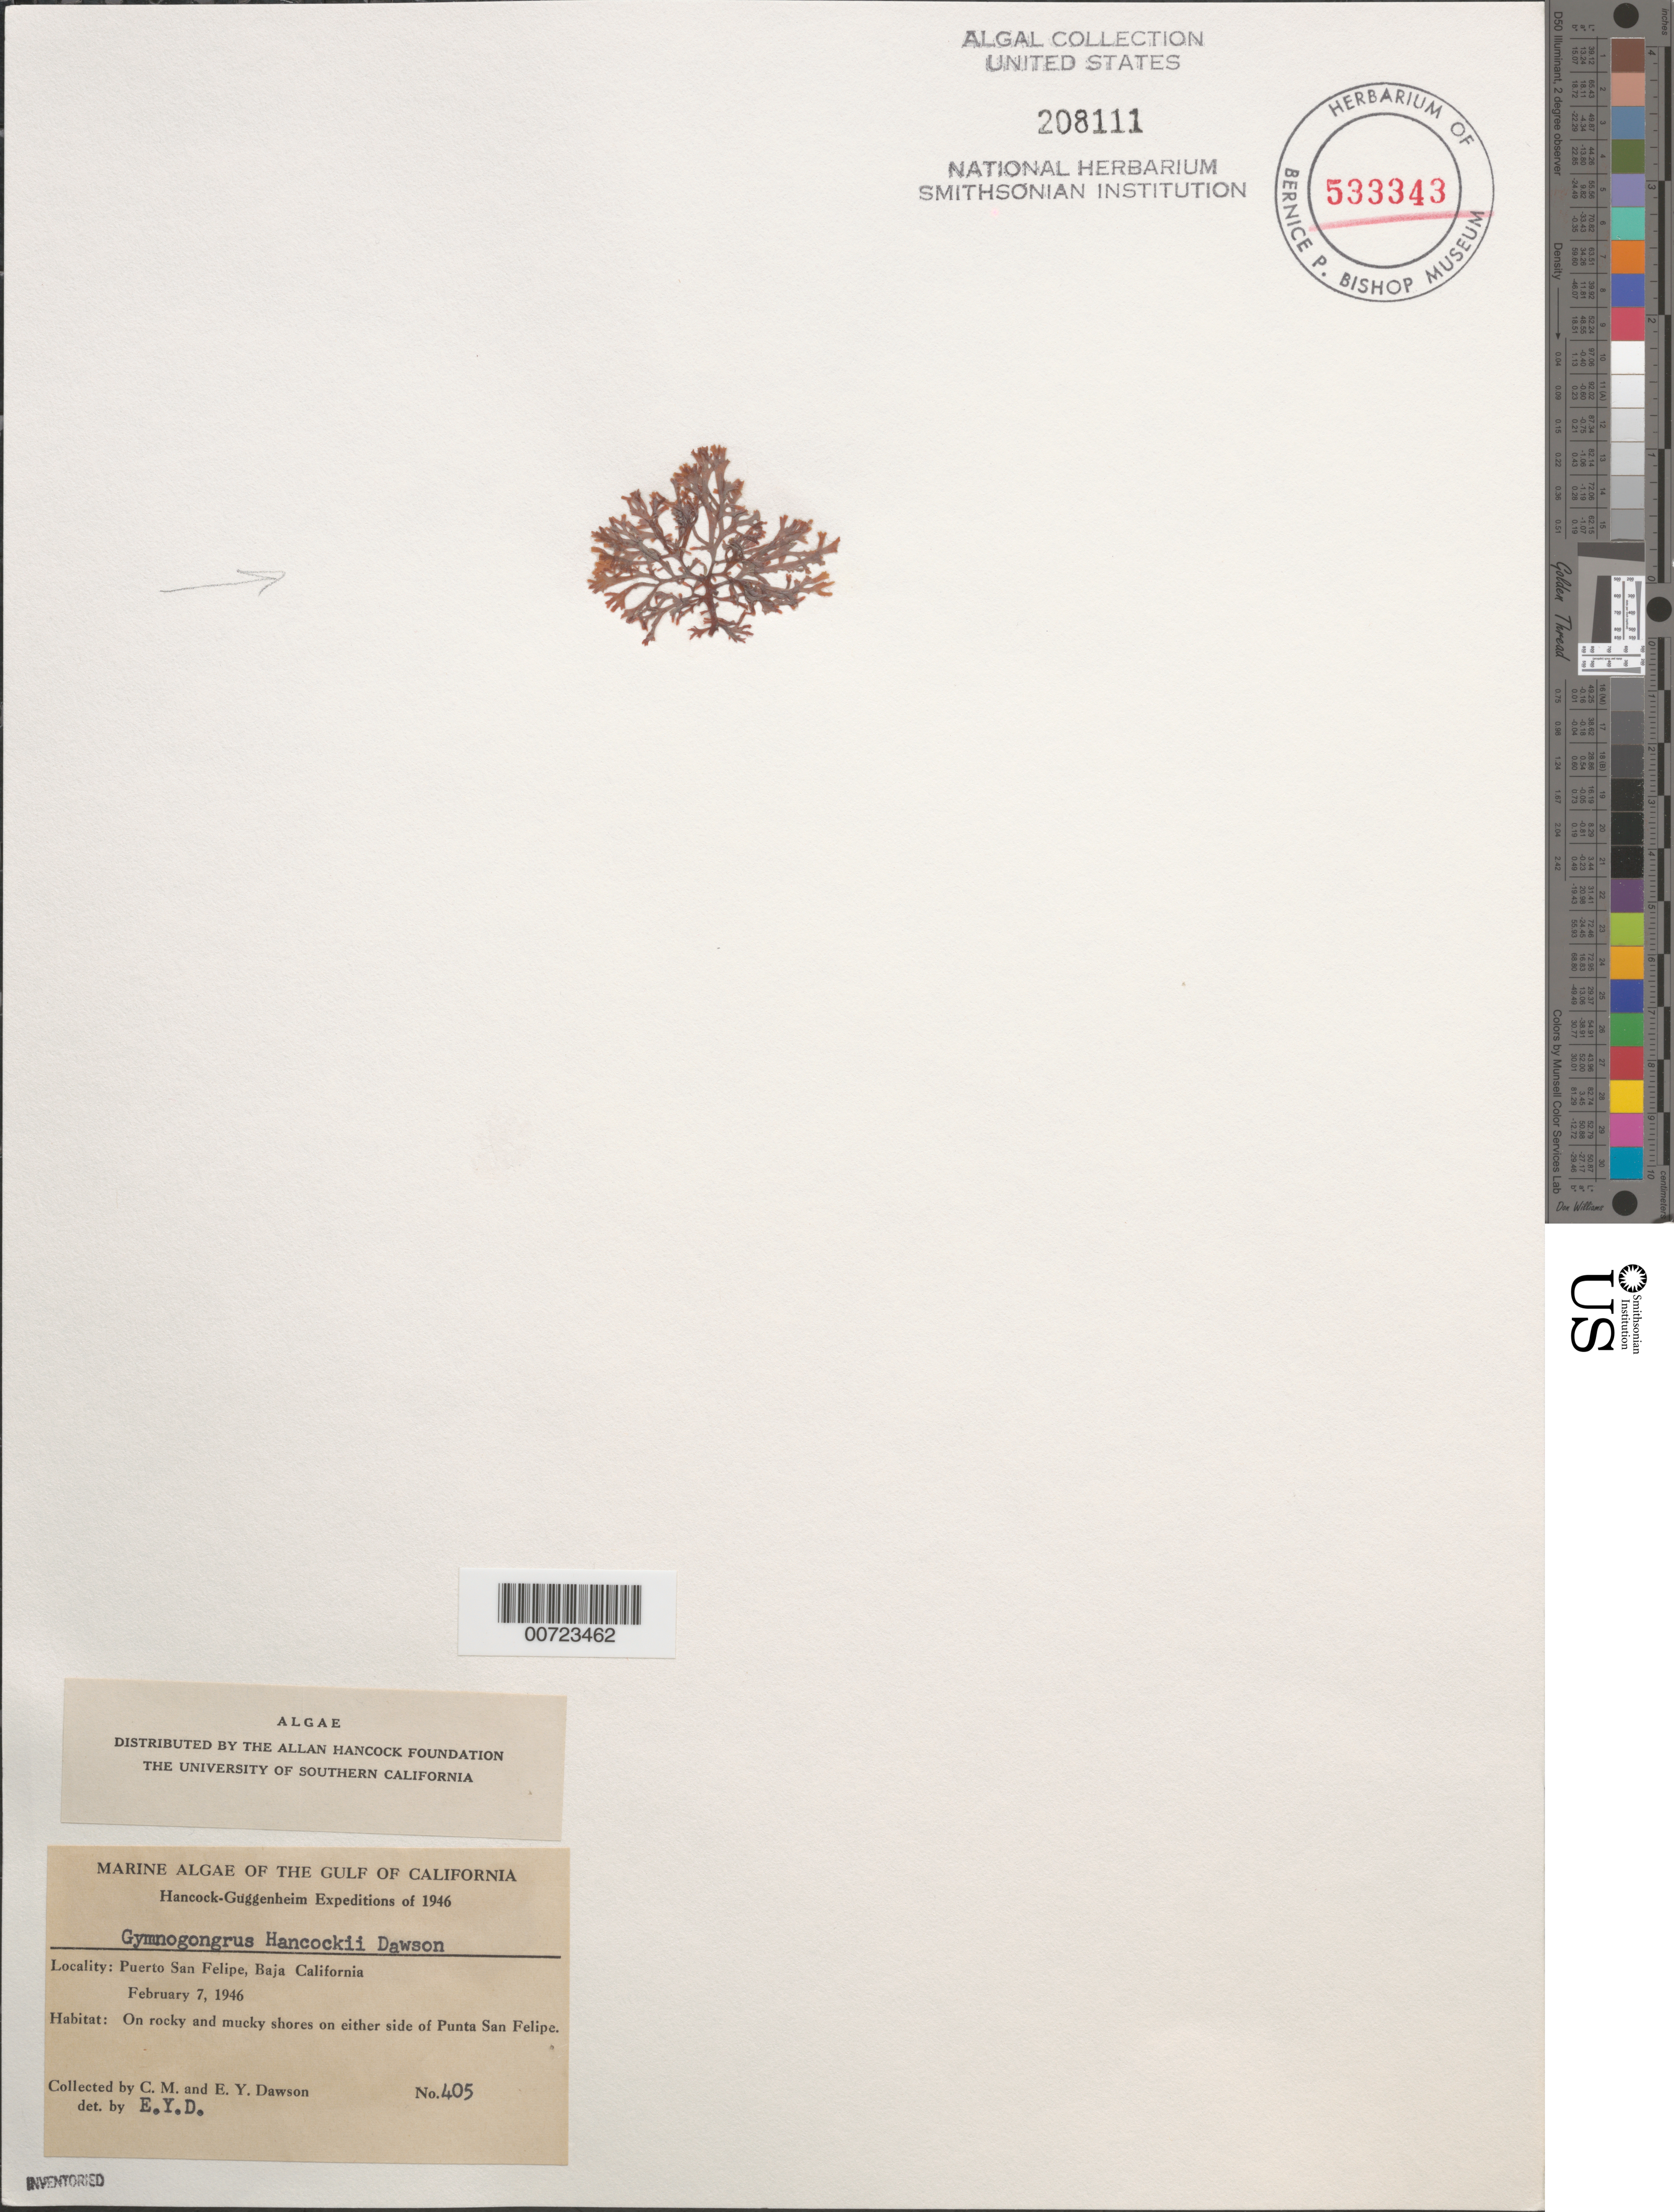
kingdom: Plantae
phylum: Rhodophyta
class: Florideophyceae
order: Gigartinales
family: Phyllophoraceae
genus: Ahnfeltiopsis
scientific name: Ahnfeltiopsis hancockii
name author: (E.Y. Dawson) J.N. Norris & Fredericq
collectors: C. M. Dawson & E. Y. Dawson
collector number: EYD 405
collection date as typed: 07 Feb 1946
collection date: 1946-02-07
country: Mexico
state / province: Baja California Norte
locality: Puerto San Felipe, Punta San Felipe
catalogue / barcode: US 208111